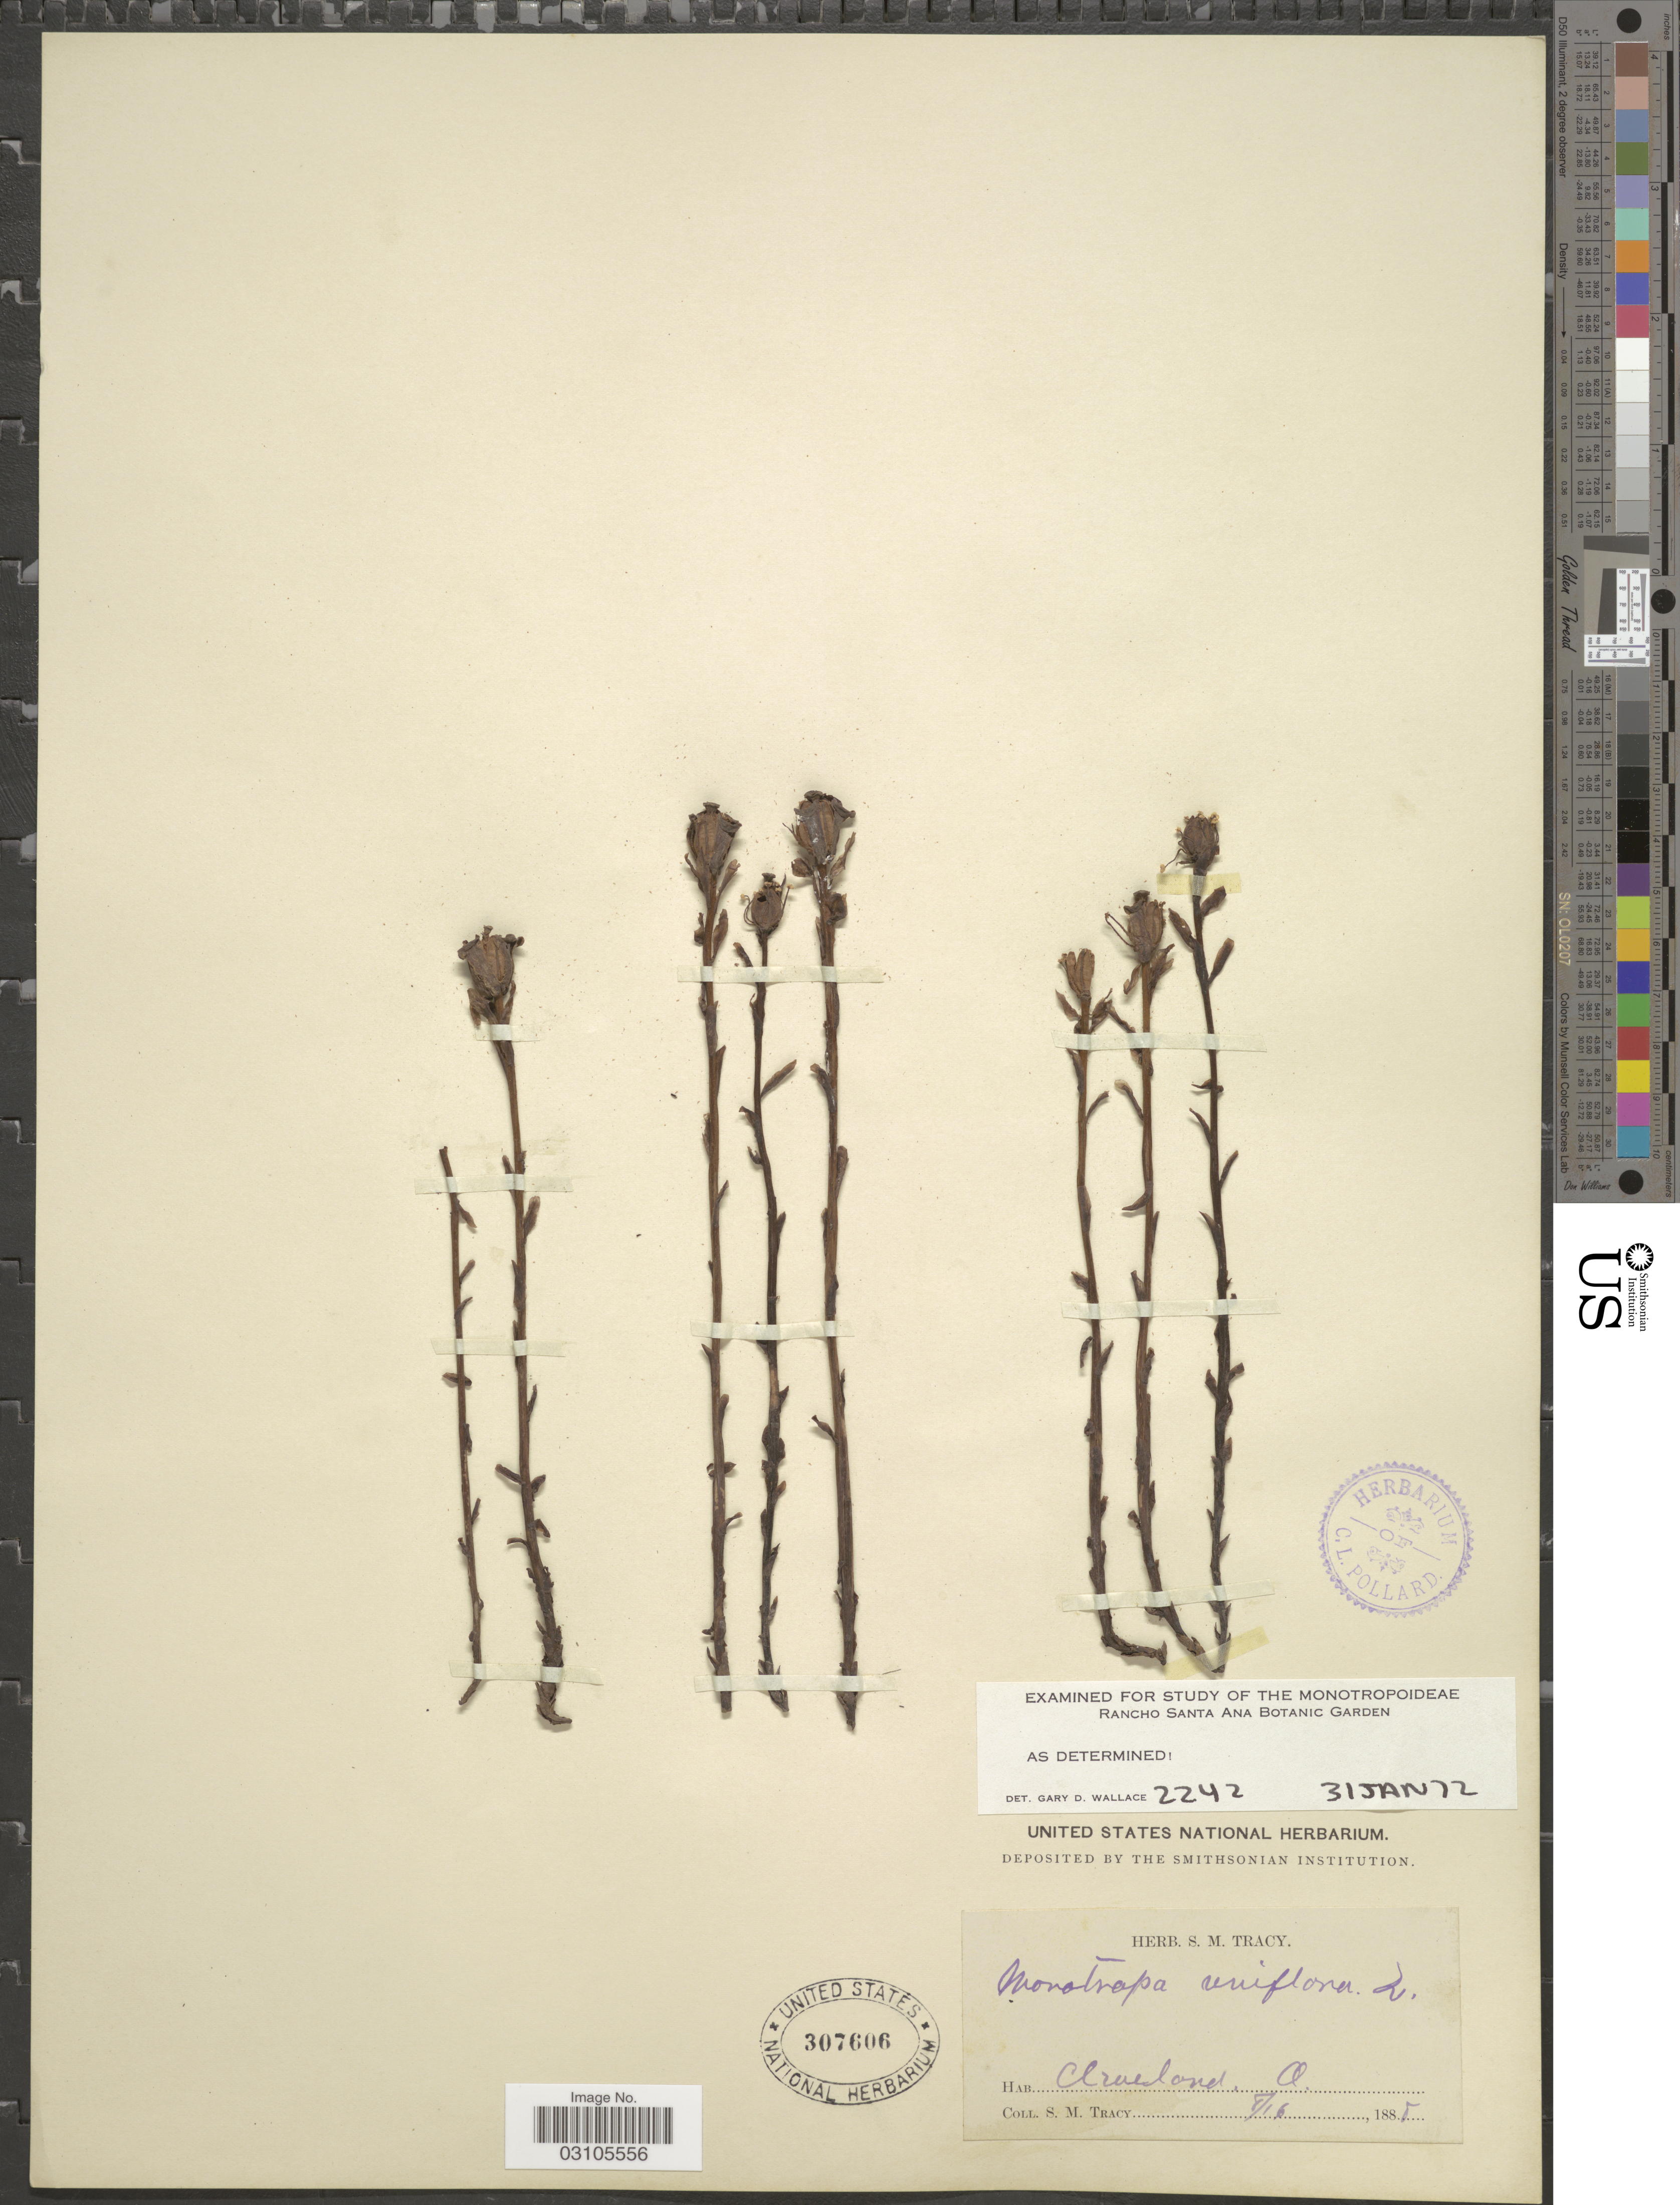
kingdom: Plantae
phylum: Tracheophyta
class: Magnoliopsida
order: Ericales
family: Ericaceae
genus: Monotropa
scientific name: Monotropa uniflora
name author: L.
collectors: S. M. Tracy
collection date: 1888-08-16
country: United States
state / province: Ohio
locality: Cleveland.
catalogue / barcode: US 307606